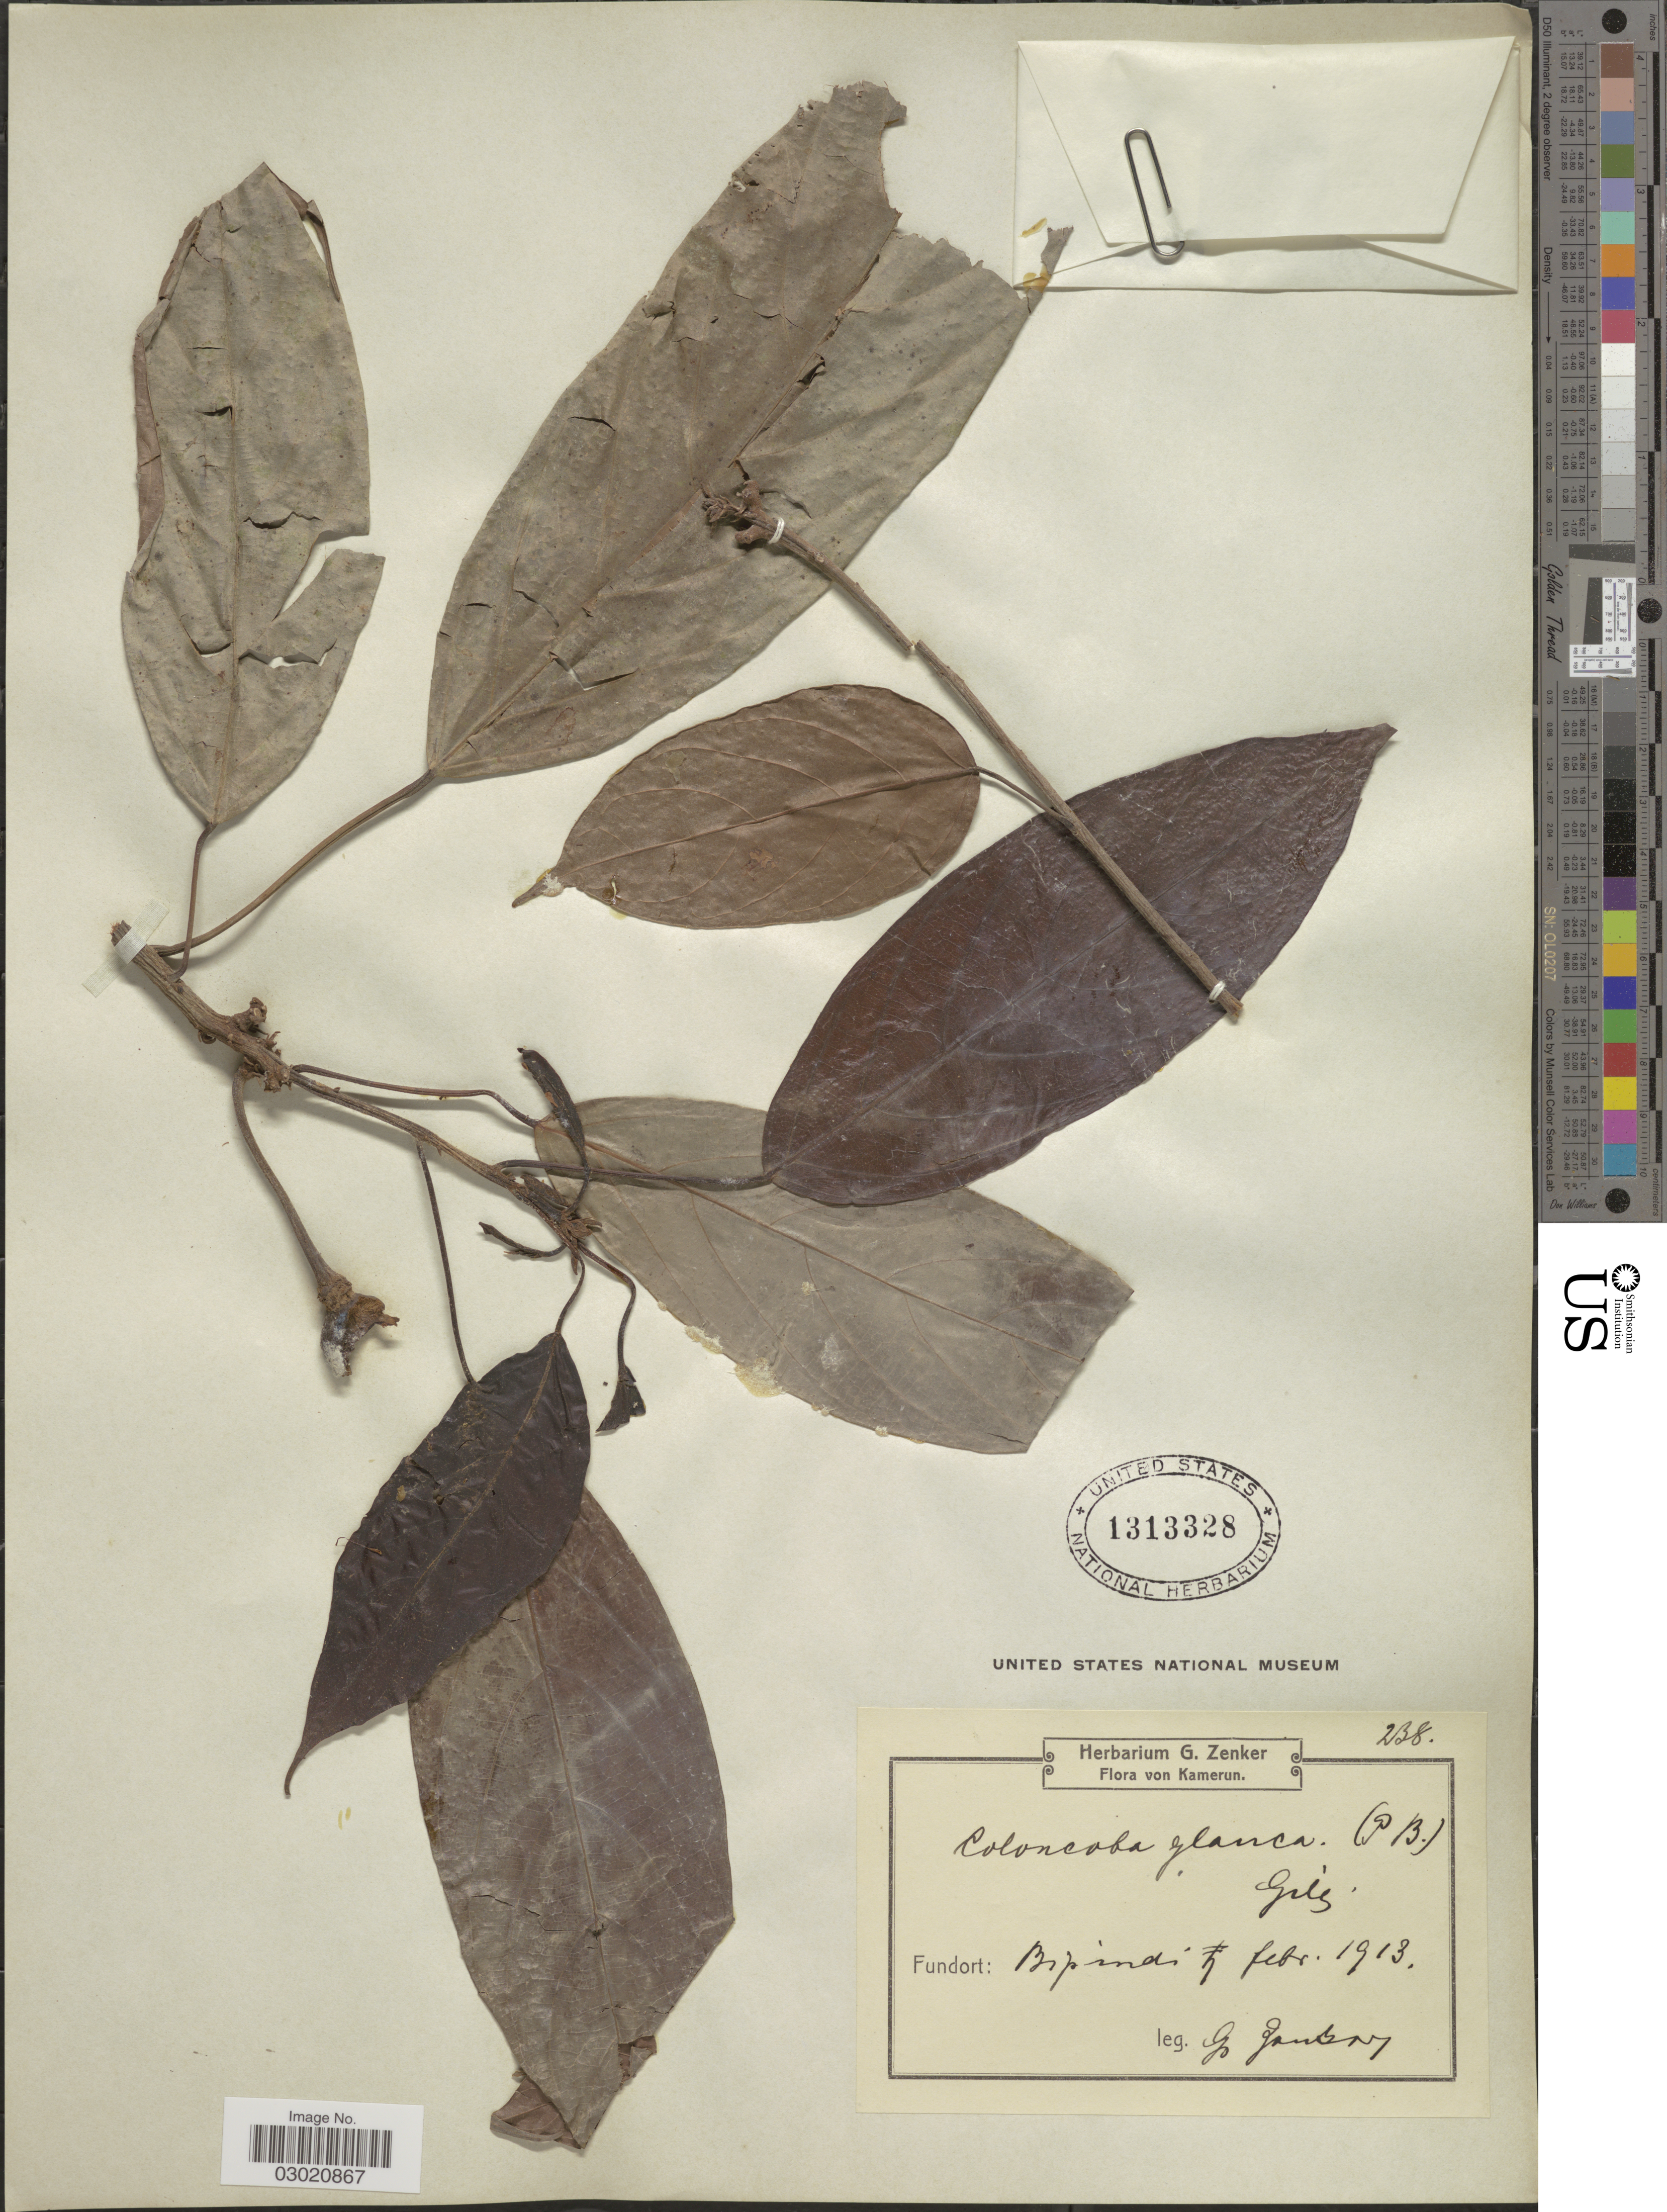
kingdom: Plantae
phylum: Tracheophyta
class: Magnoliopsida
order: Malpighiales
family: Achariaceae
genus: Caloncoba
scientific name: Caloncoba glauca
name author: (P. Beauv.) Gilg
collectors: G. A. Zenker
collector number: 238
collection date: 1913-02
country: Cameroon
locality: Bipindi.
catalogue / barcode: US 1313328